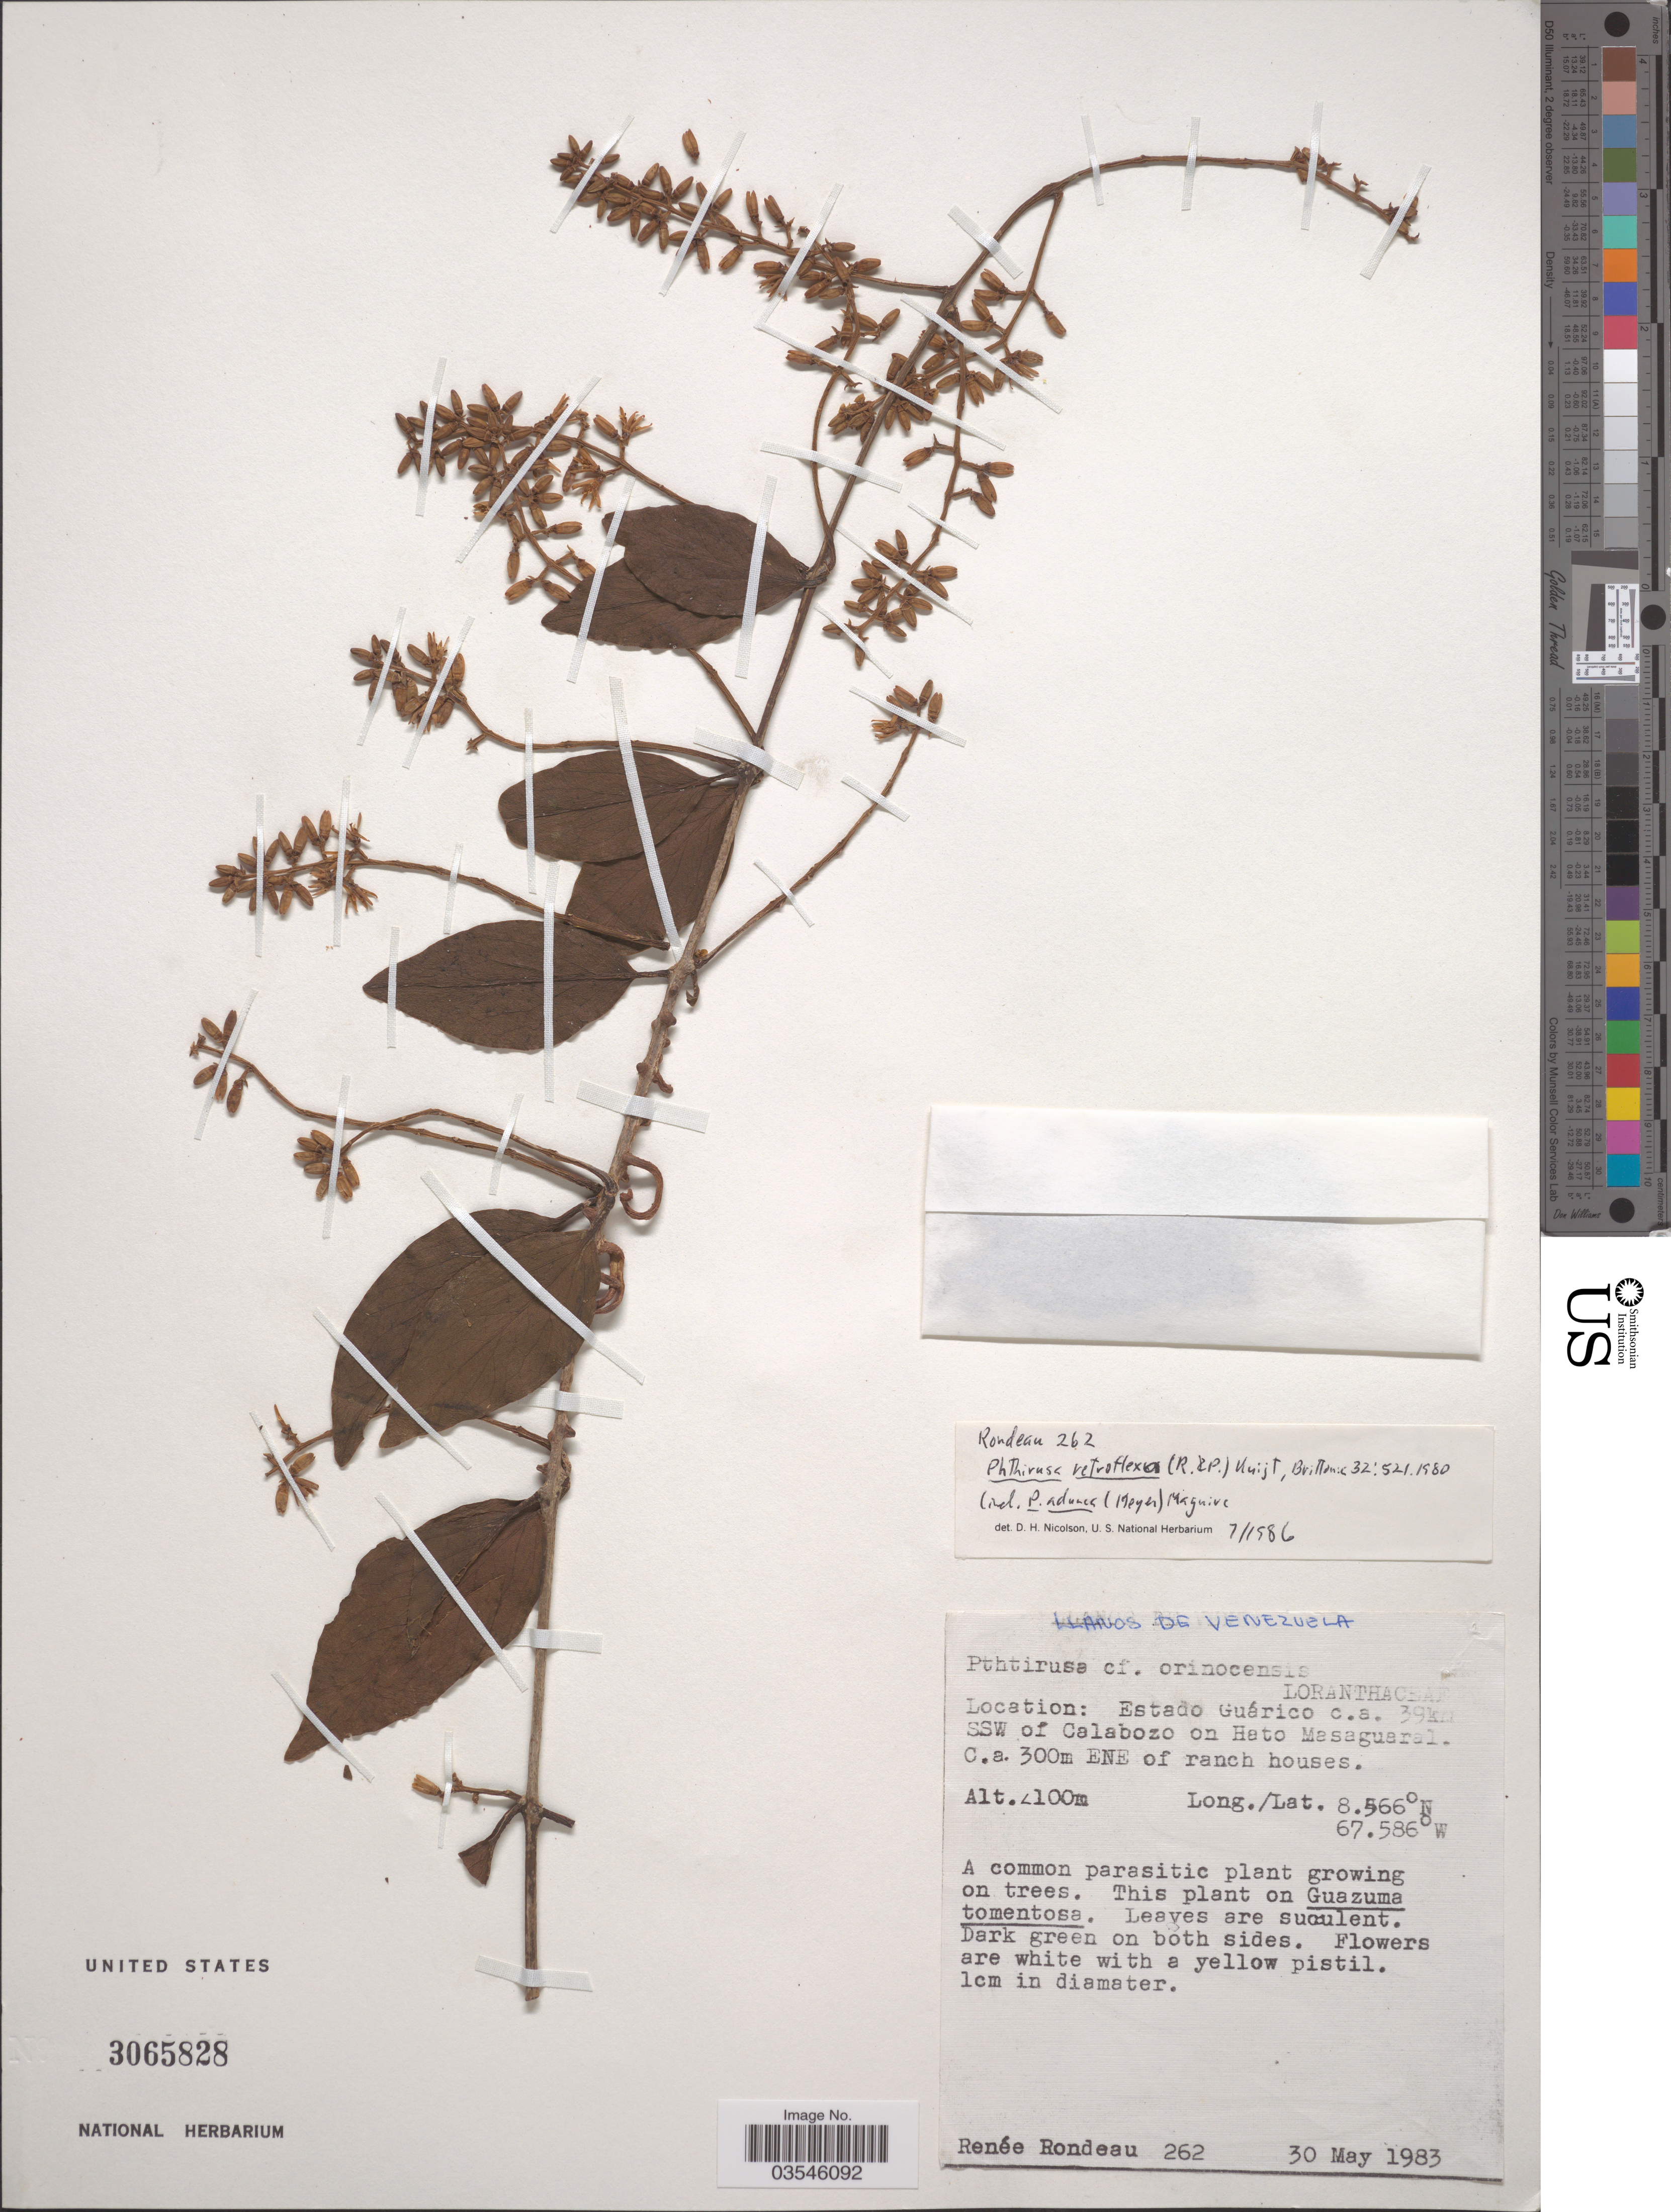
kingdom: Plantae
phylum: Tracheophyta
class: Magnoliopsida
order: Santalales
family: Loranthaceae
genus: Phthirusa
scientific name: Phthirusa retroflexa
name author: (Ruiz & Pav.) Kuijt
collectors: R. Rondeau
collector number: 262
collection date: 1983-05-30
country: Venezuela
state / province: Guárico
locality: C.a. 39km SSW of Calabozo on Hato Masaguaral. C.a. 300m ENE of ranch houses.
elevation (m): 100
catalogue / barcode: US 3065828